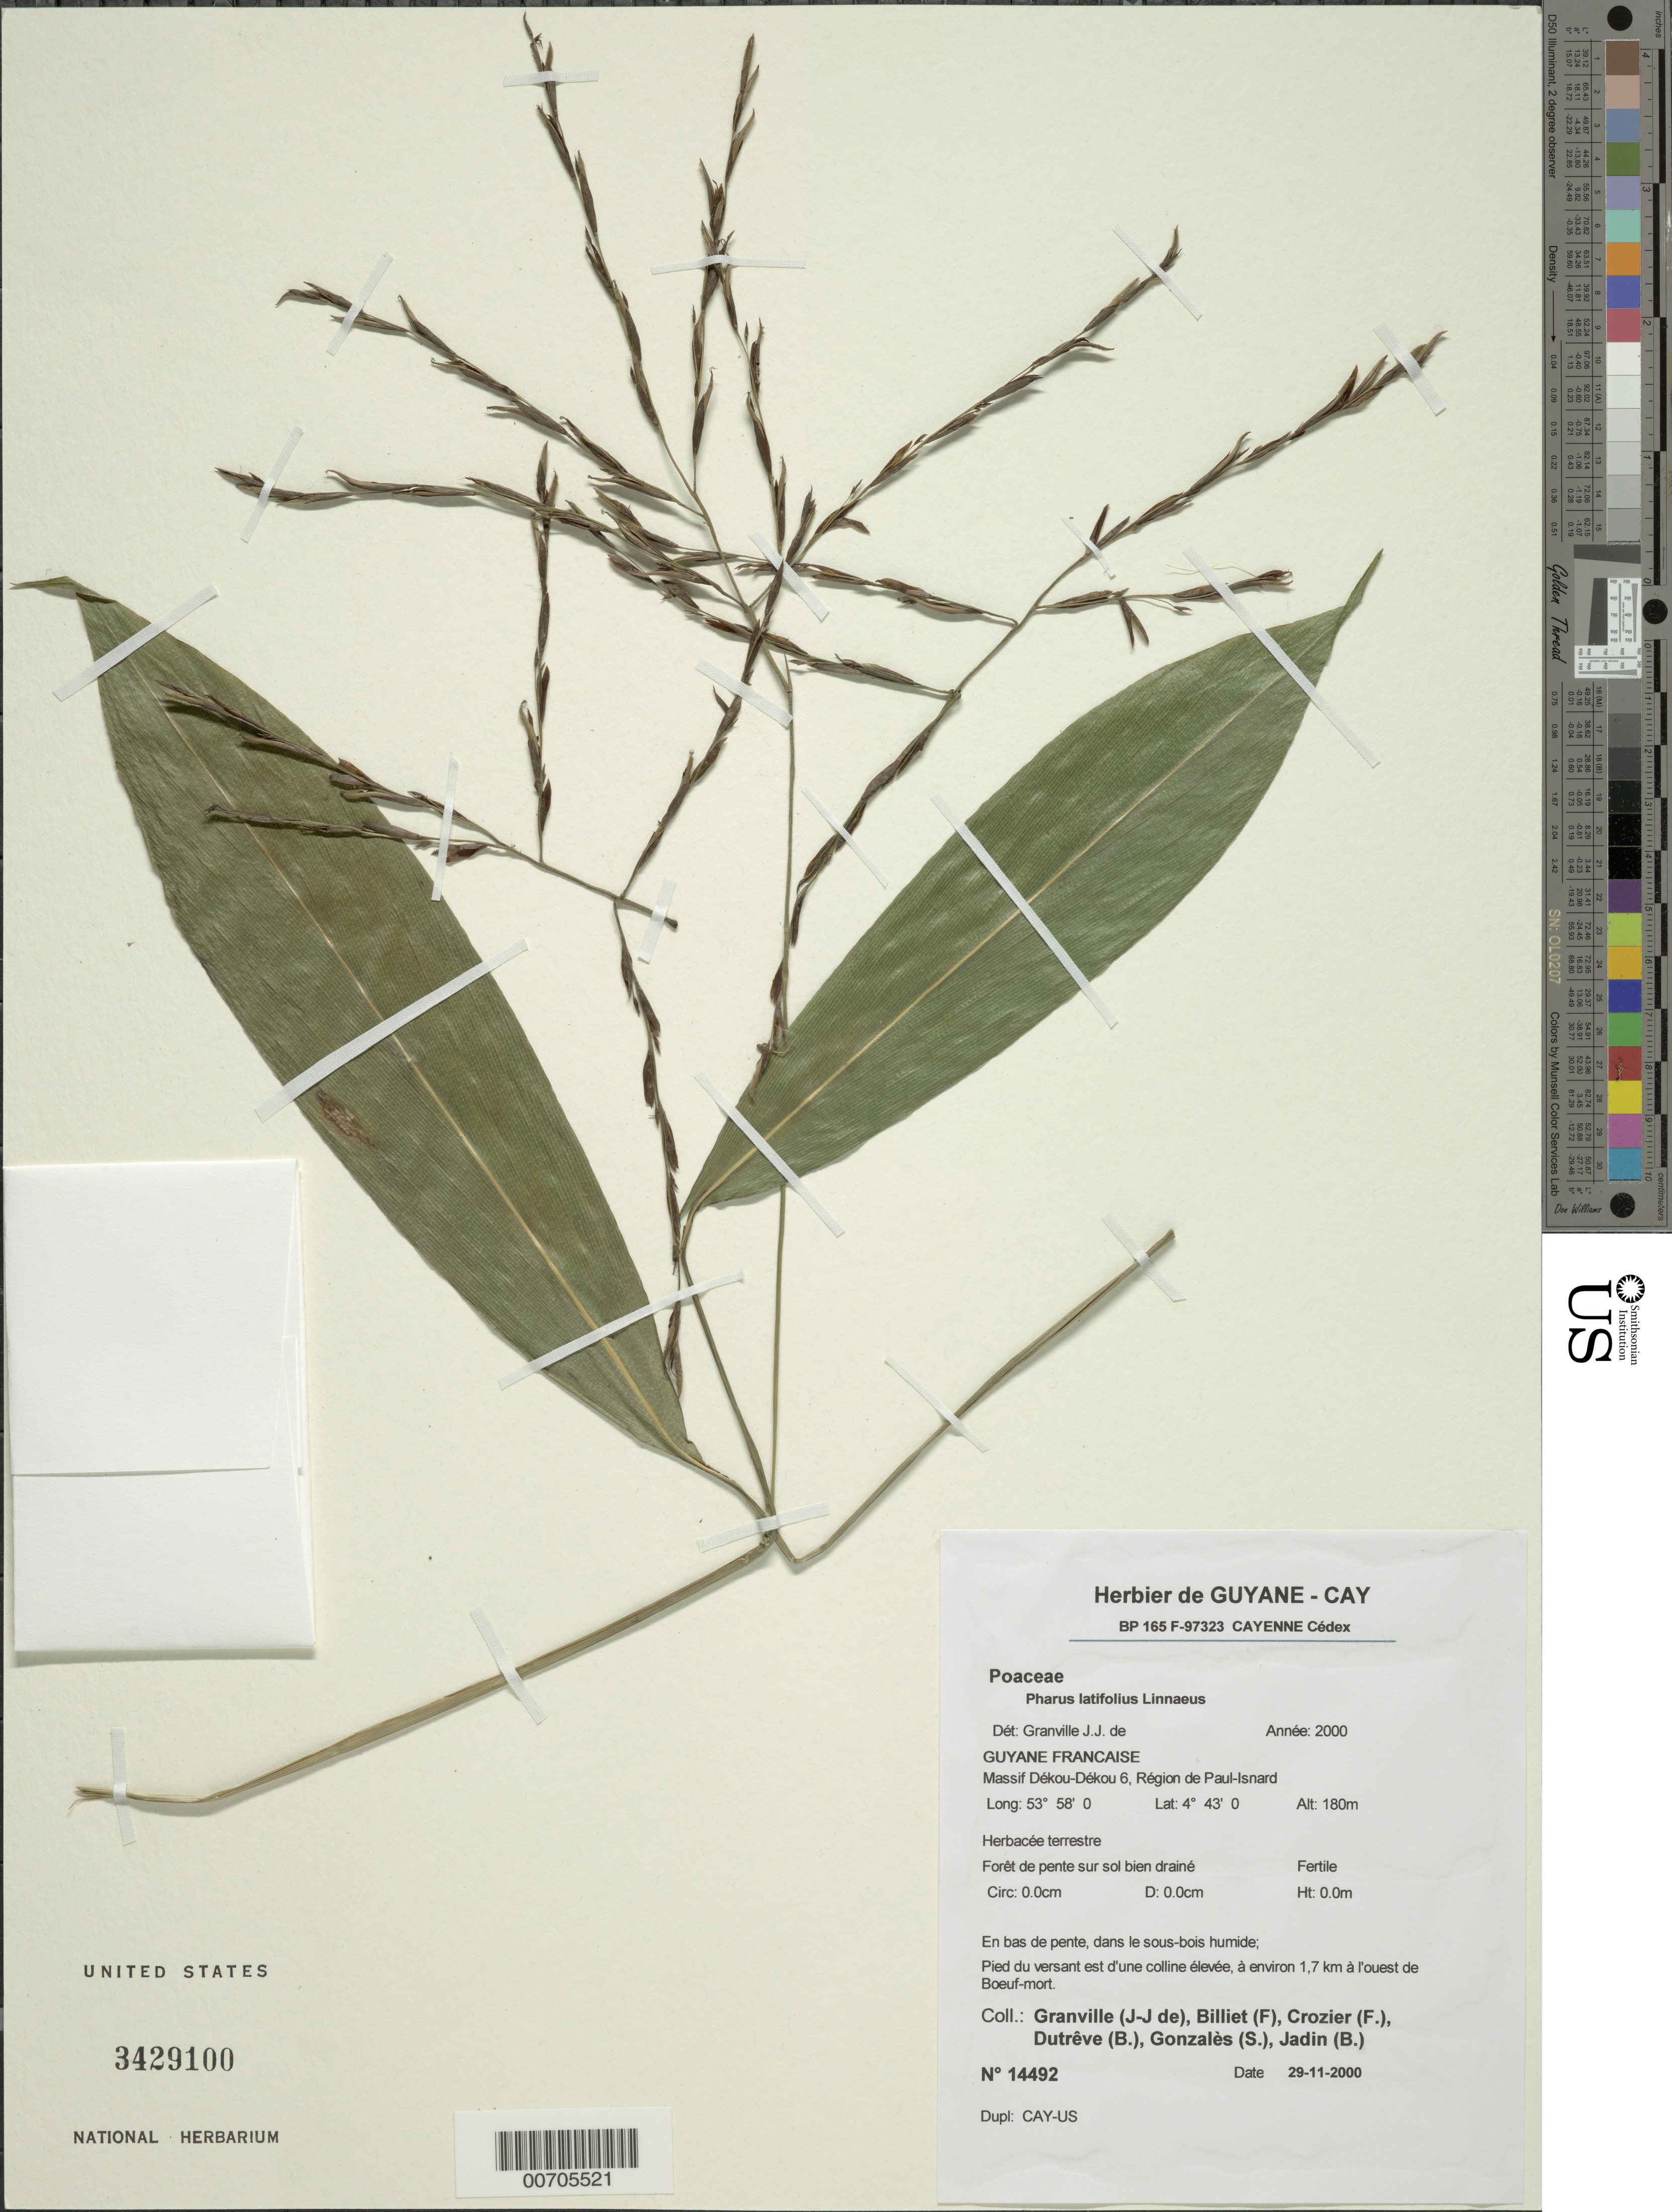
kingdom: Plantae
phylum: Tracheophyta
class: Liliopsida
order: Poales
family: Poaceae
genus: Pharus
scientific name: Pharus latifolius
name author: L.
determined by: Granville, J. J. de, (CAY), Institut de Recherche pour le Developpement (IRD) (FRENCH GUIANA)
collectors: J.-J. de Granville, F. Billiet, F. Crozier, B. Dutrêve, S. Gonzales & B. Jadin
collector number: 14492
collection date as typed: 29-Nov-00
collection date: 2000-11-29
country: French Guiana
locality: Massif Dékou-Dékou 5, région de Paul-Isnard; 1.7 km l'ouest de Boeuf-Mort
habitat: Forêt de pente dur soi bien draine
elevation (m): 180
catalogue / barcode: US 3429100